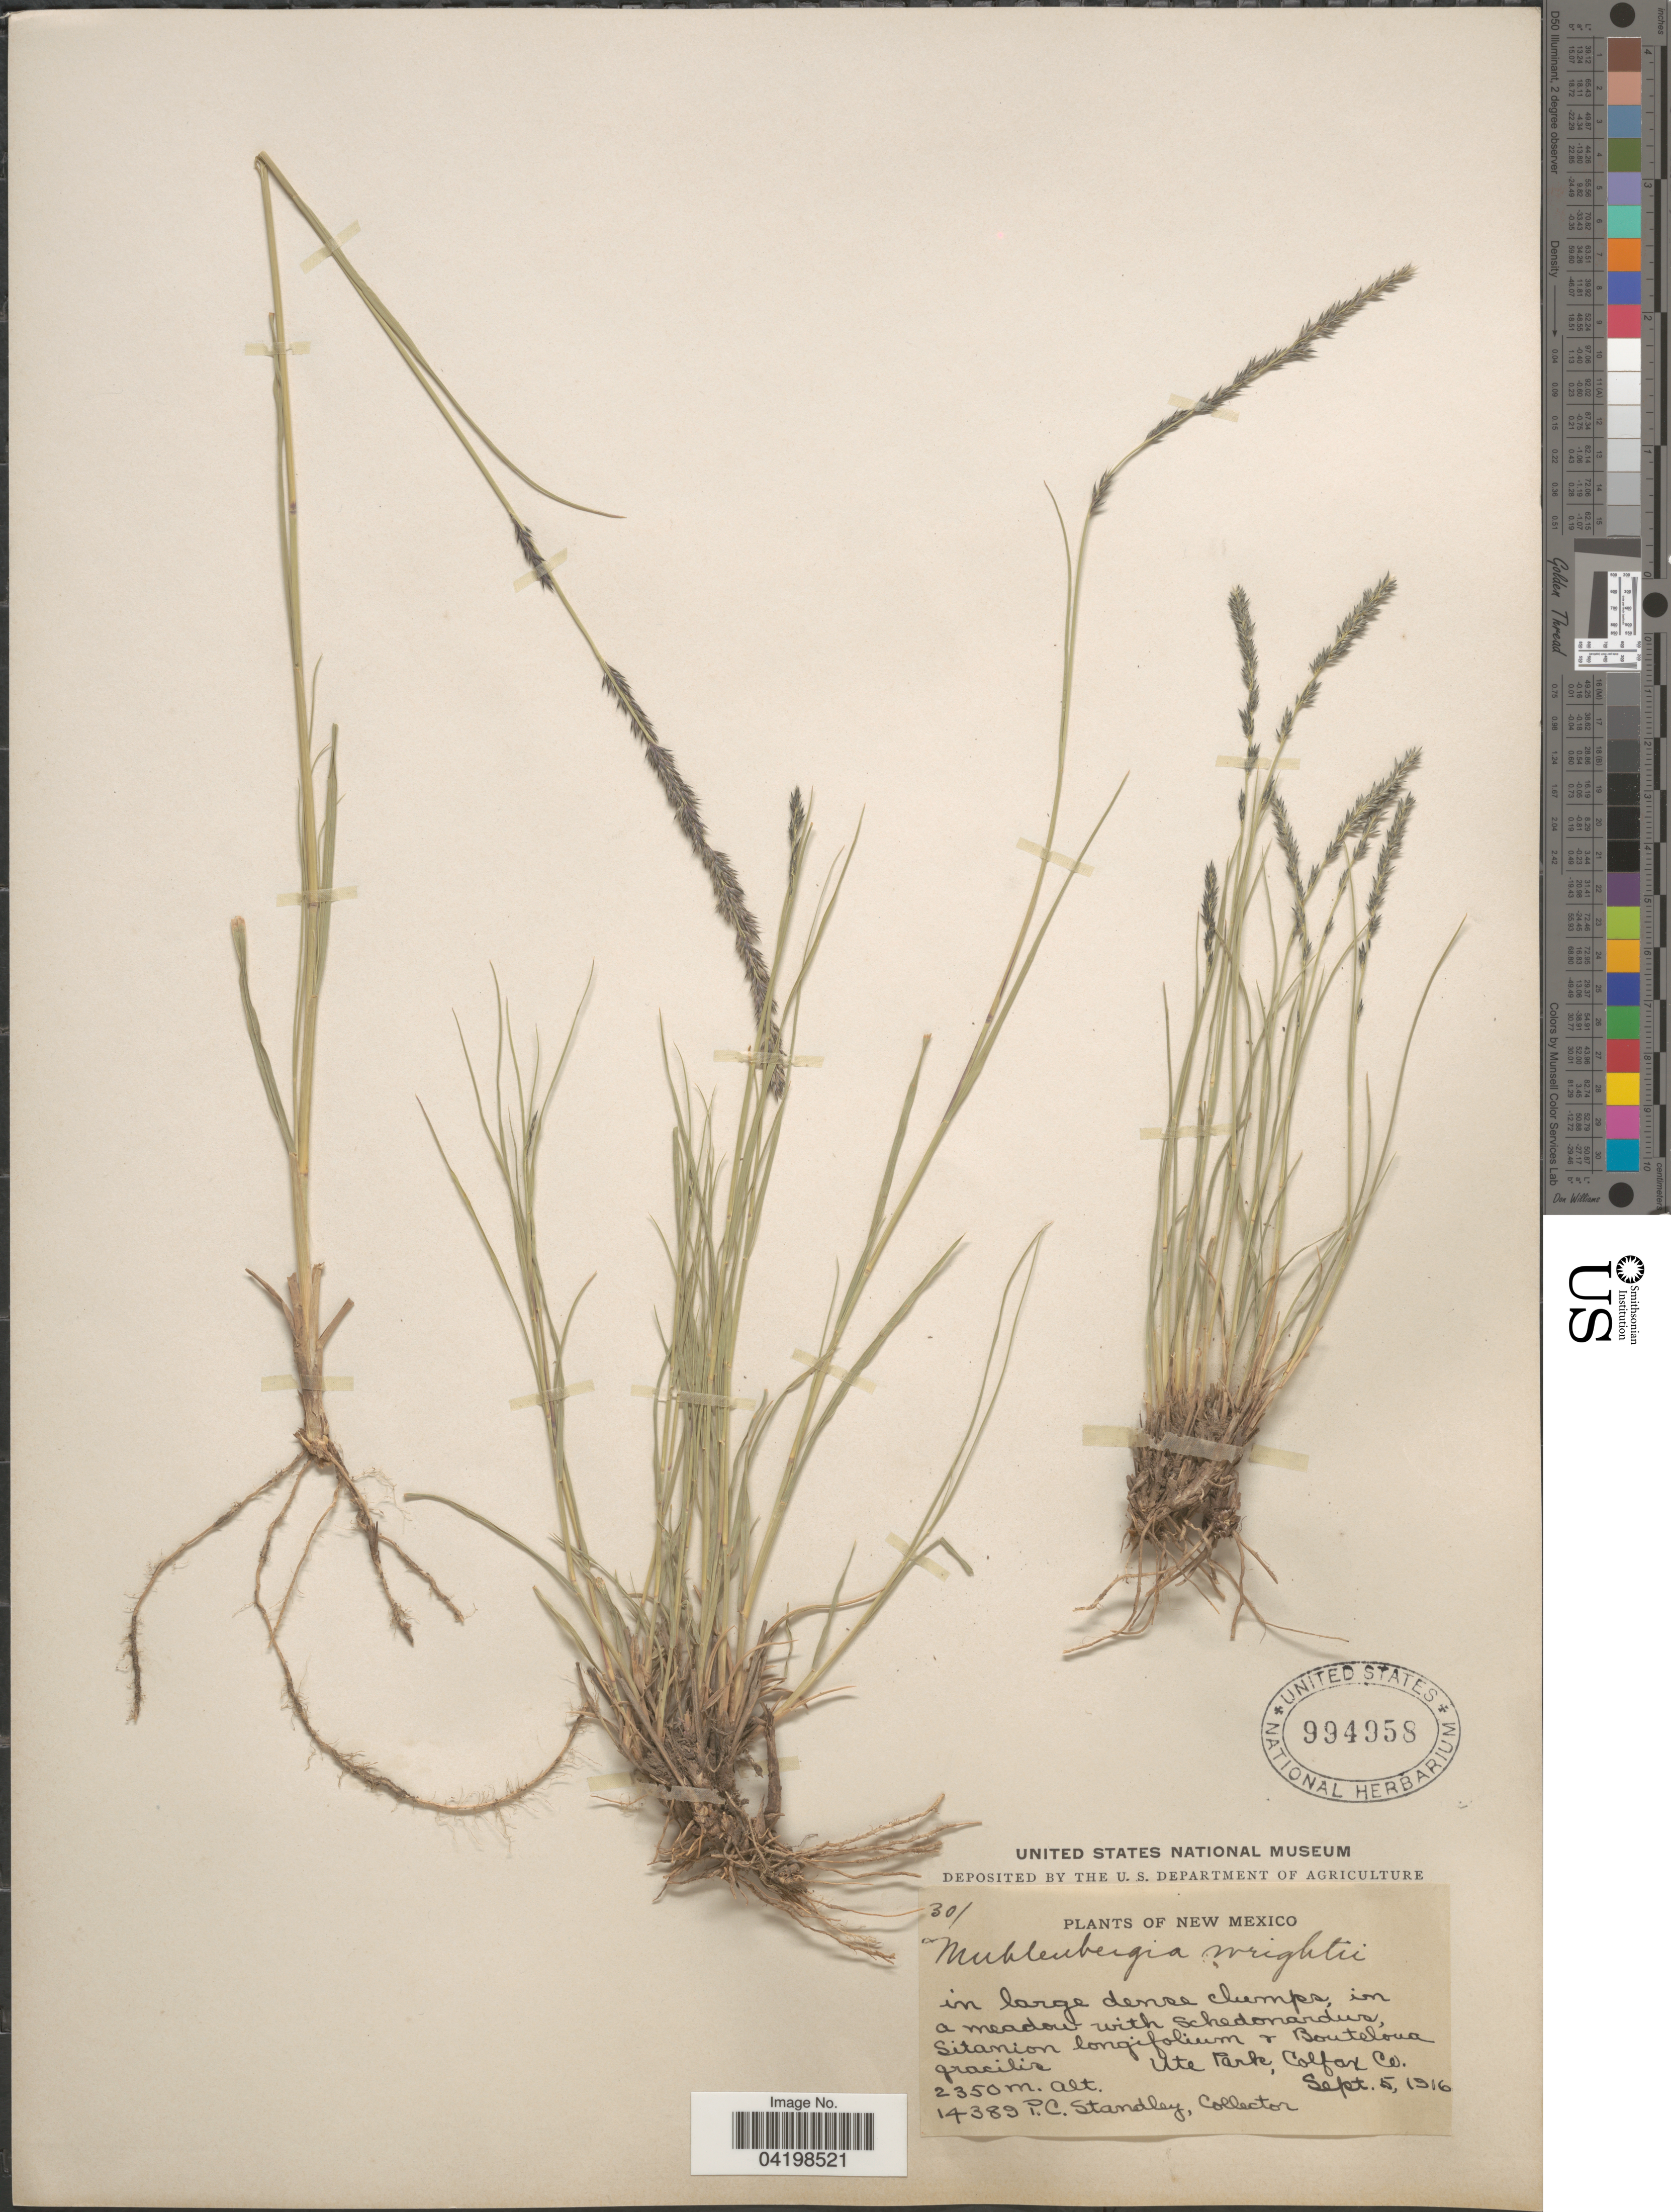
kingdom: Plantae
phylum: Tracheophyta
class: Liliopsida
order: Poales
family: Poaceae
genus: Muhlenbergia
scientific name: Muhlenbergia wrightii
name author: Vasey ex J.M. Coult.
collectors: P. C. Standley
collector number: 14389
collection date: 1916-09-05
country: United States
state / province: New Mexico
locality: Ute Park, Colfax Co.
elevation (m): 2350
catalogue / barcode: US 994958